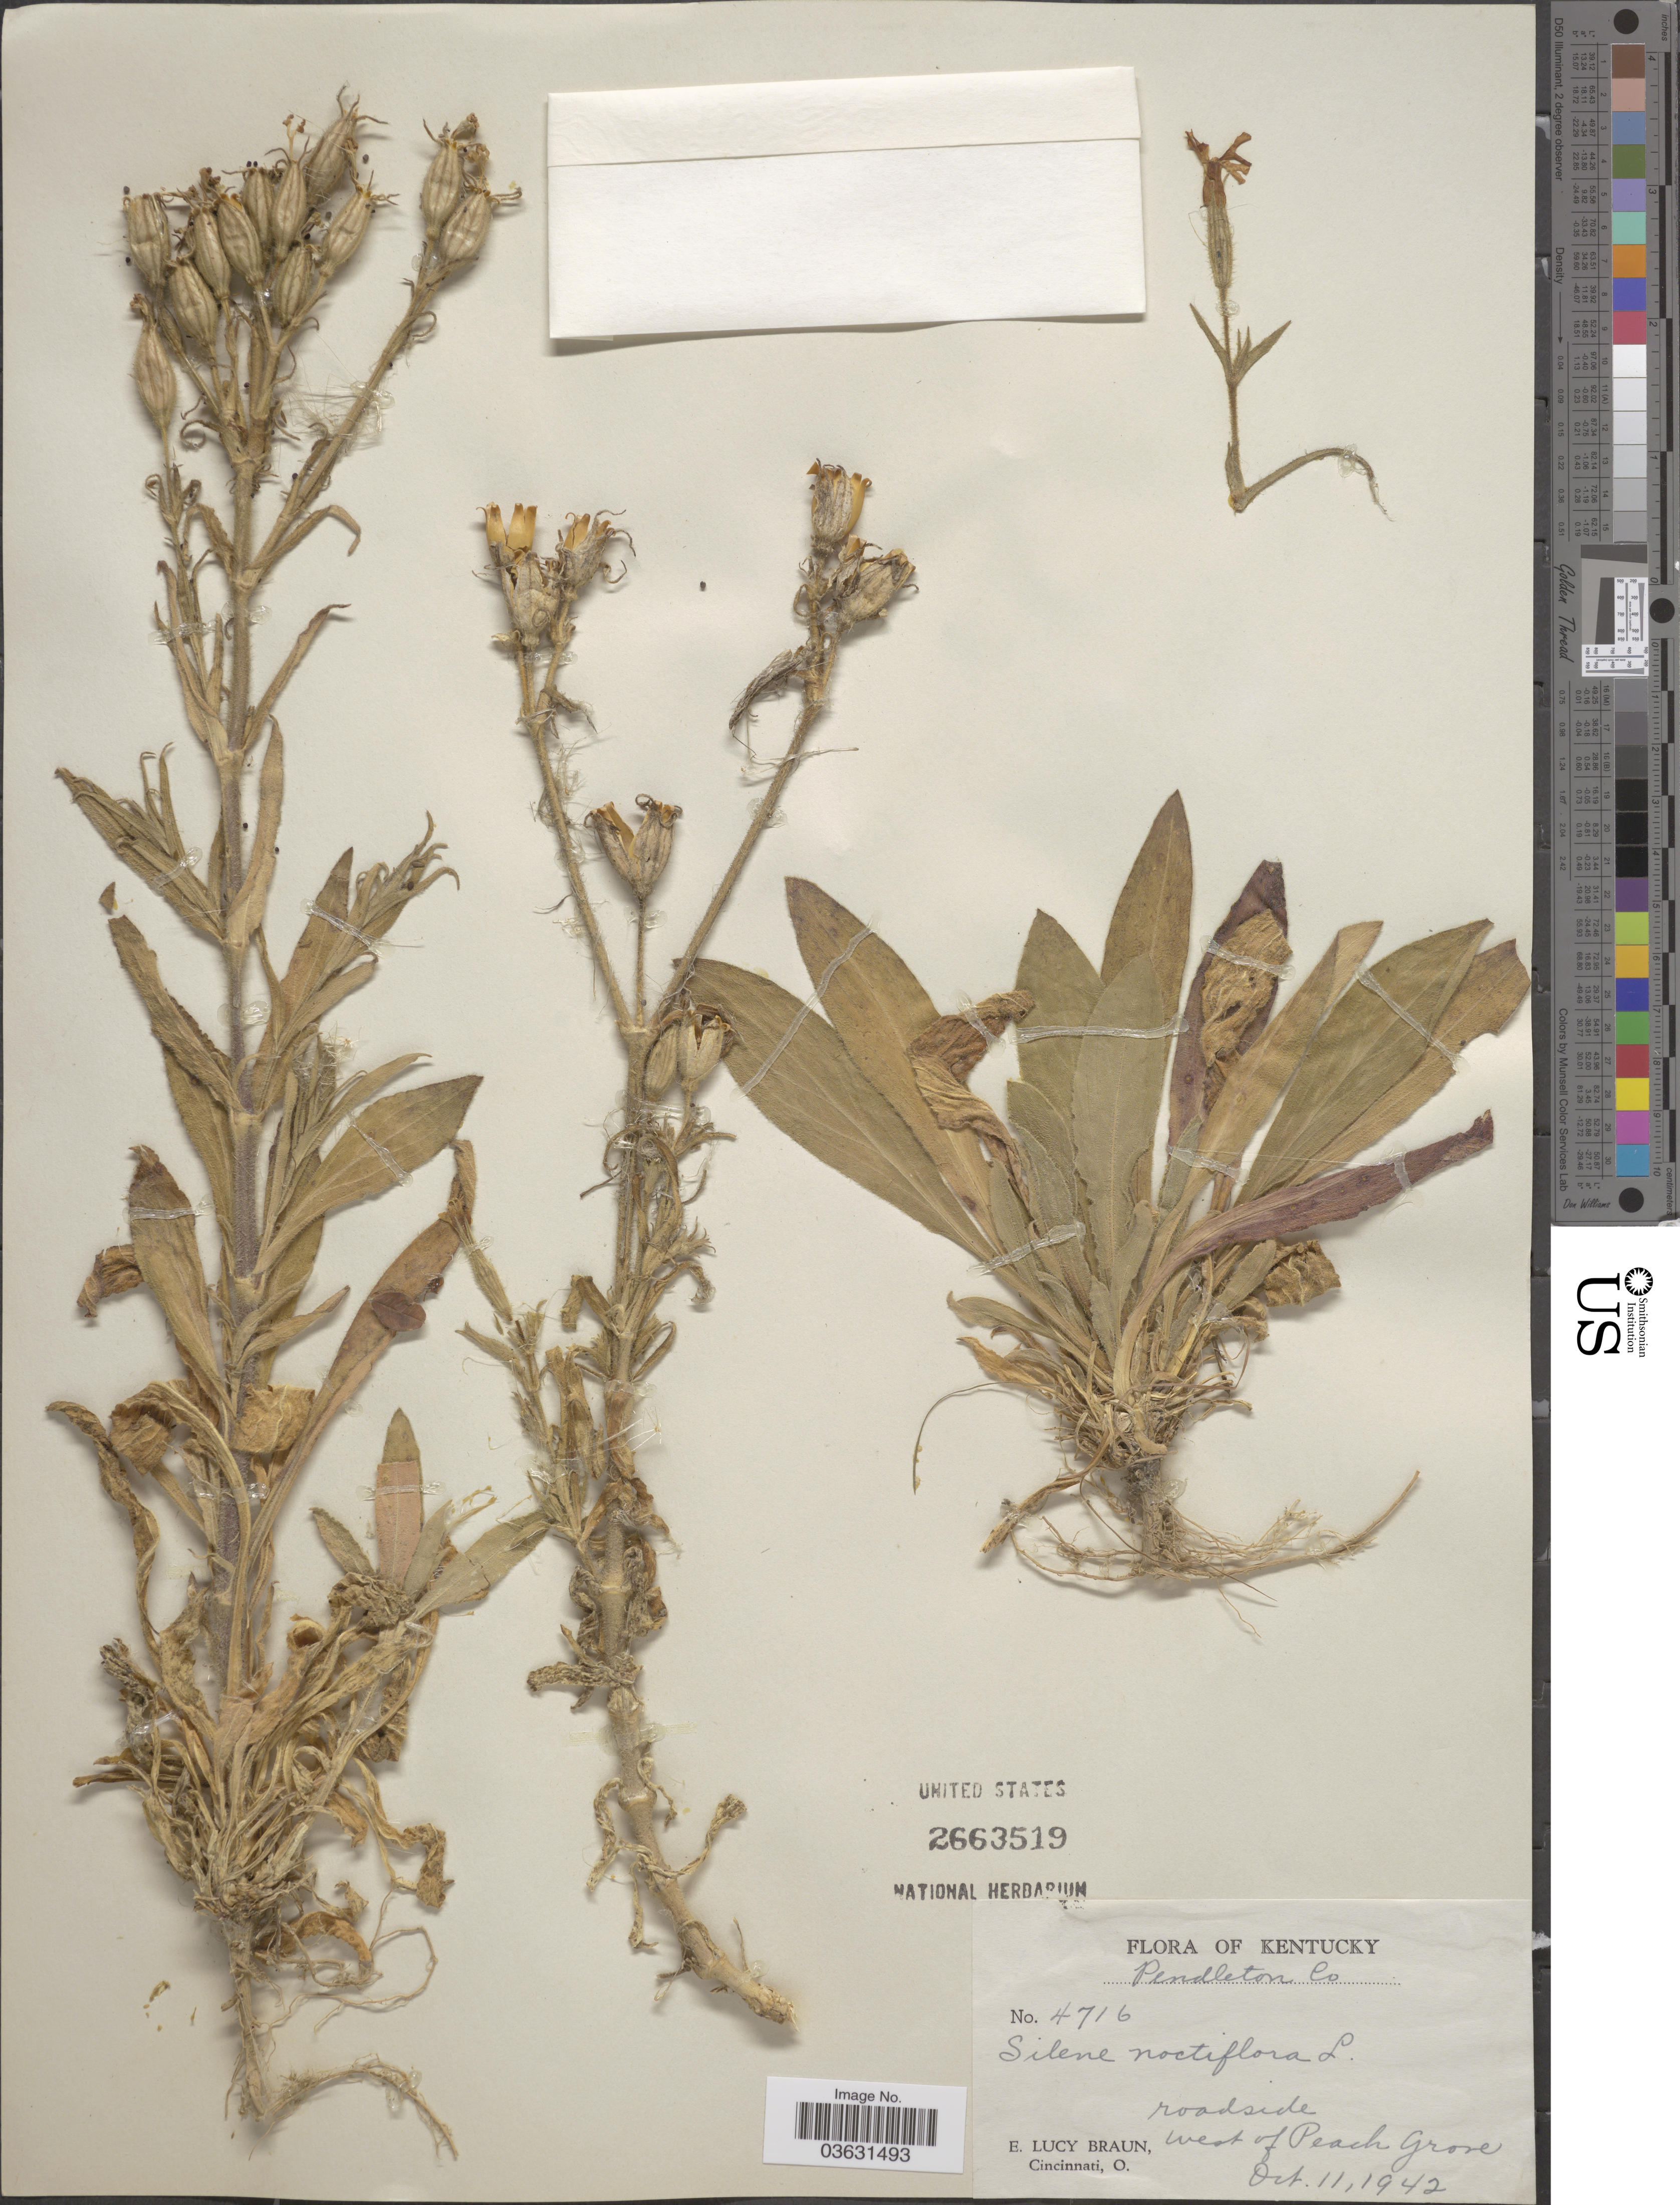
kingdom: Plantae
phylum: Tracheophyta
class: Magnoliopsida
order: Caryophyllales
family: Caryophyllaceae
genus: Silene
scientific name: Silene noctiflora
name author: L.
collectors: E. L. Braun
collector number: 4716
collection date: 1942-10-11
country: United States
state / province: Kentucky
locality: Roadside west of Peach Grove. Pendleton Co.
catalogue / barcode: US 2663519